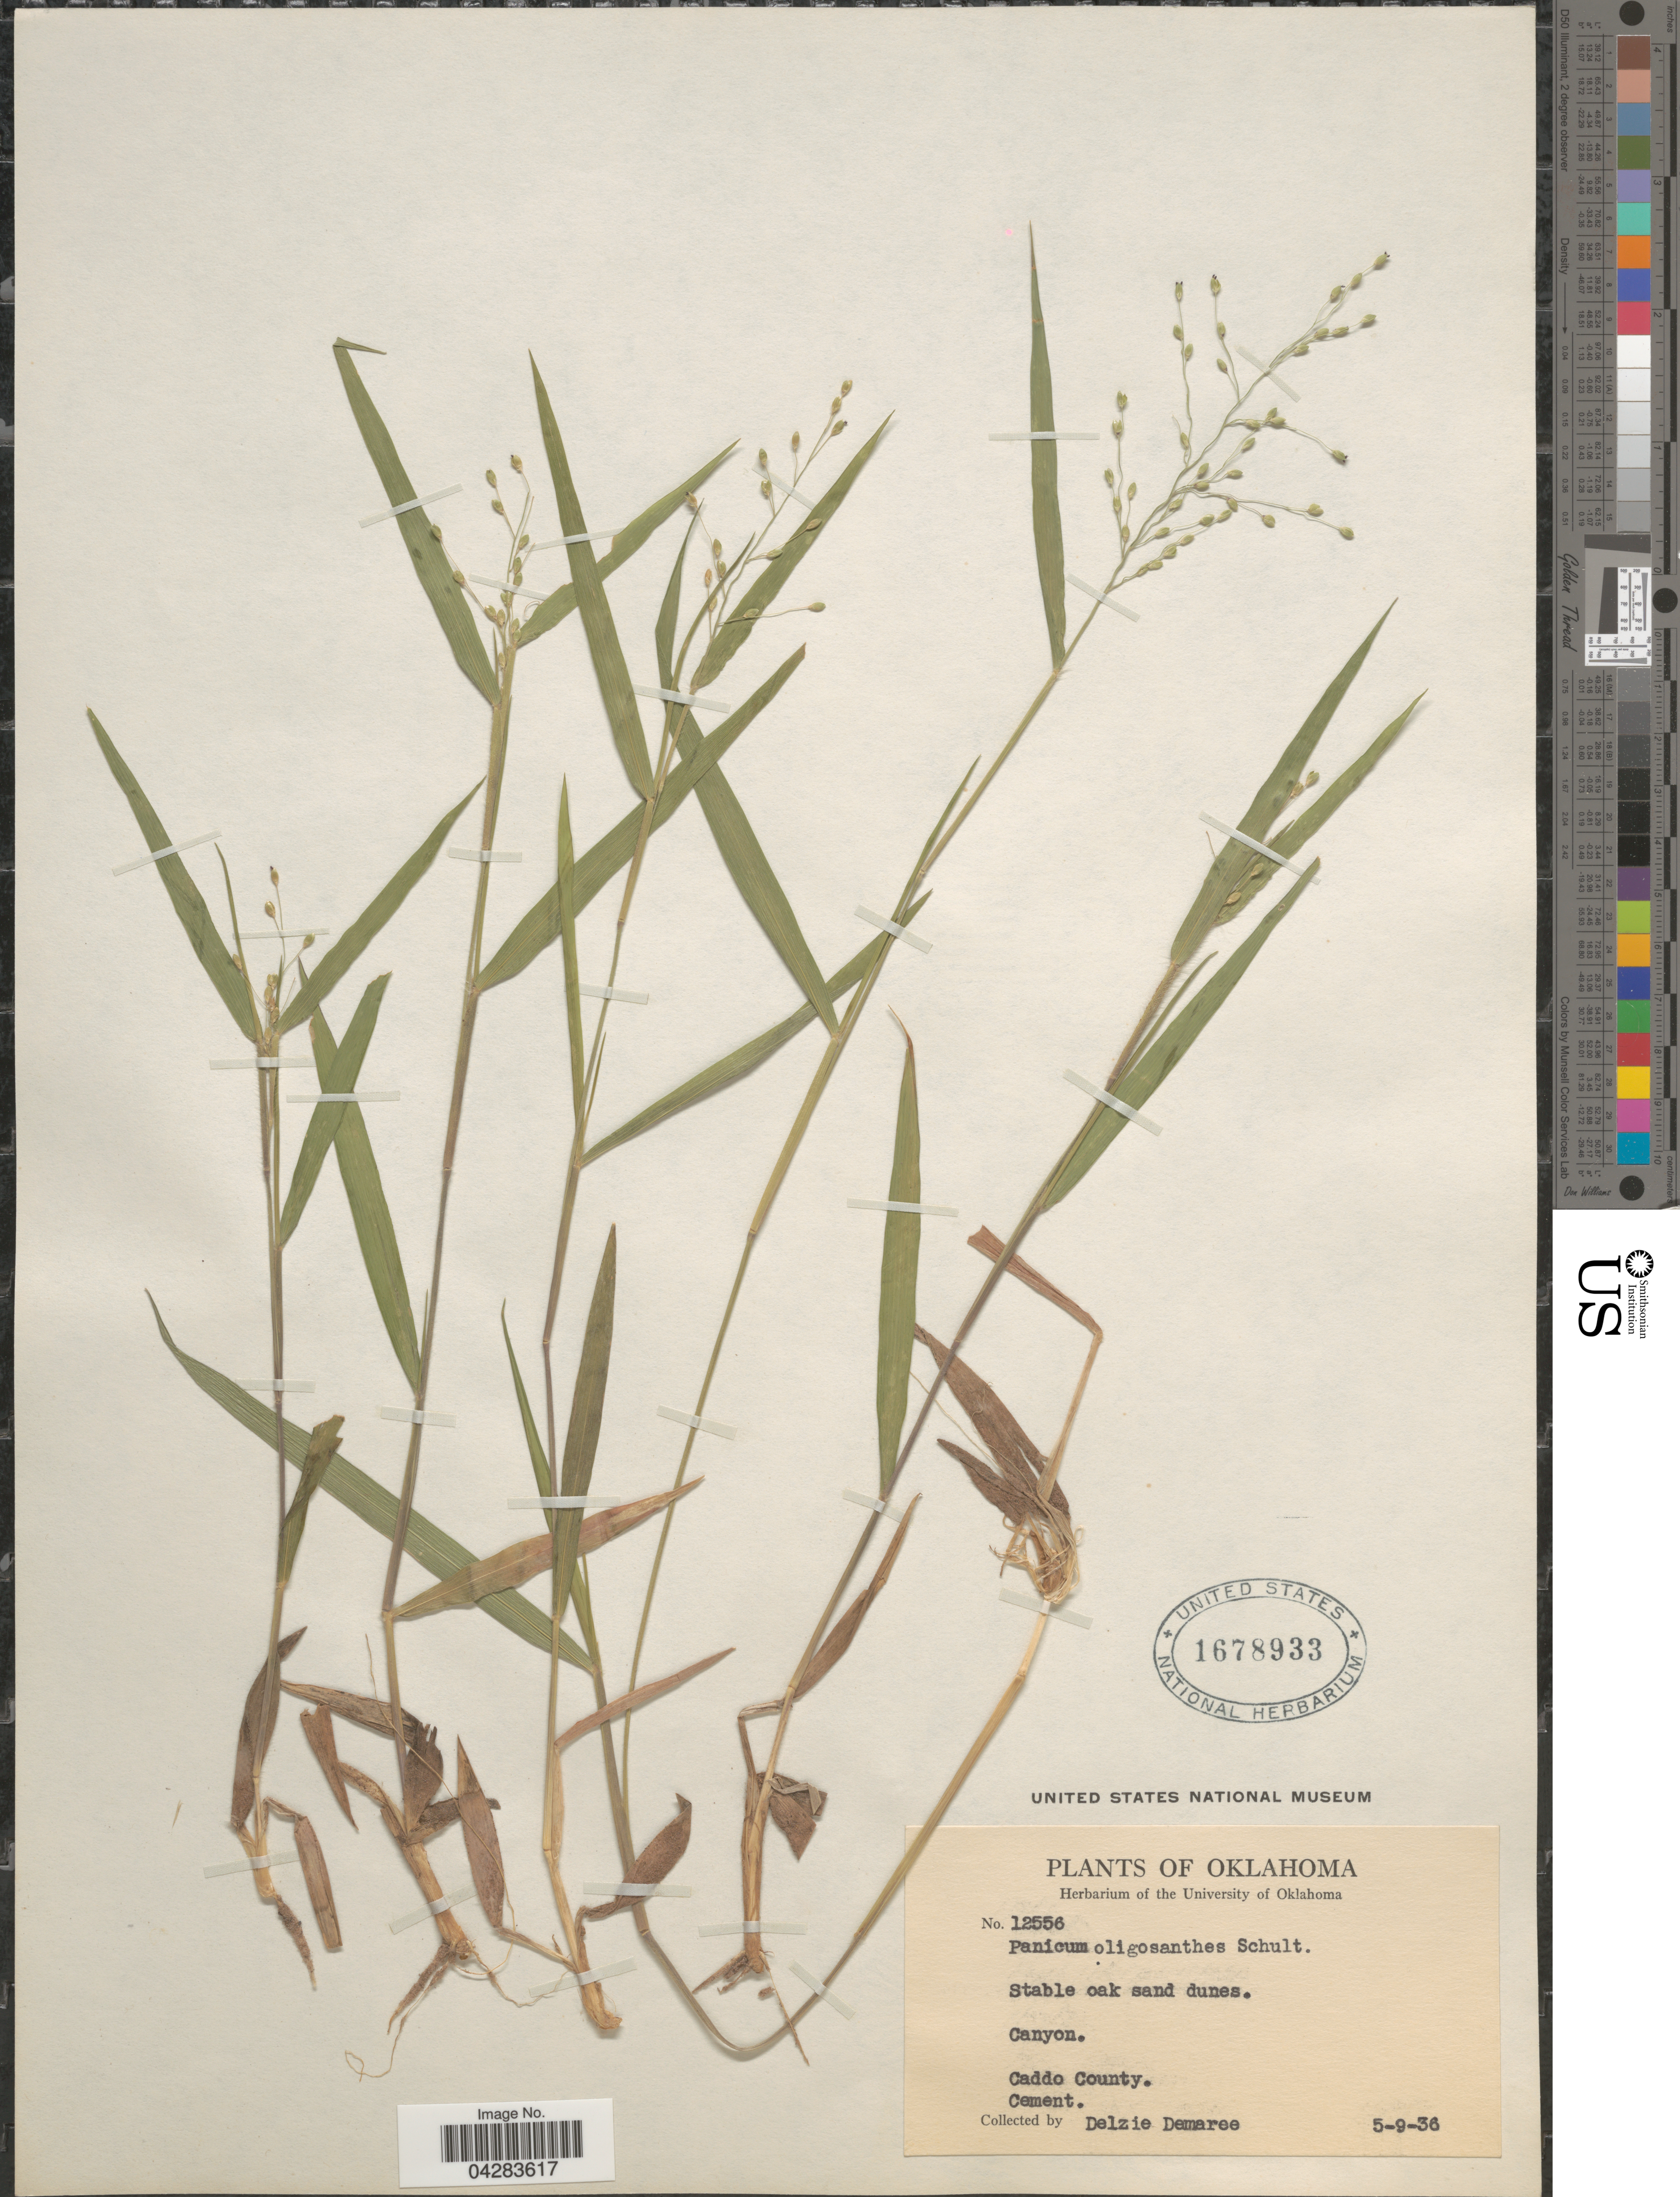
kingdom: Plantae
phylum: Tracheophyta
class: Liliopsida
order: Poales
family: Poaceae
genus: Dichanthelium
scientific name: Dichanthelium oligosanthes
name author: (Schult.) Gould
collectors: D. Demaree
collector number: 12556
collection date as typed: Transcribed d/m/y: 9/5/36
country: United States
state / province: Oklahoma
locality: Canyon. Caddo County.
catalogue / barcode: US 1678933